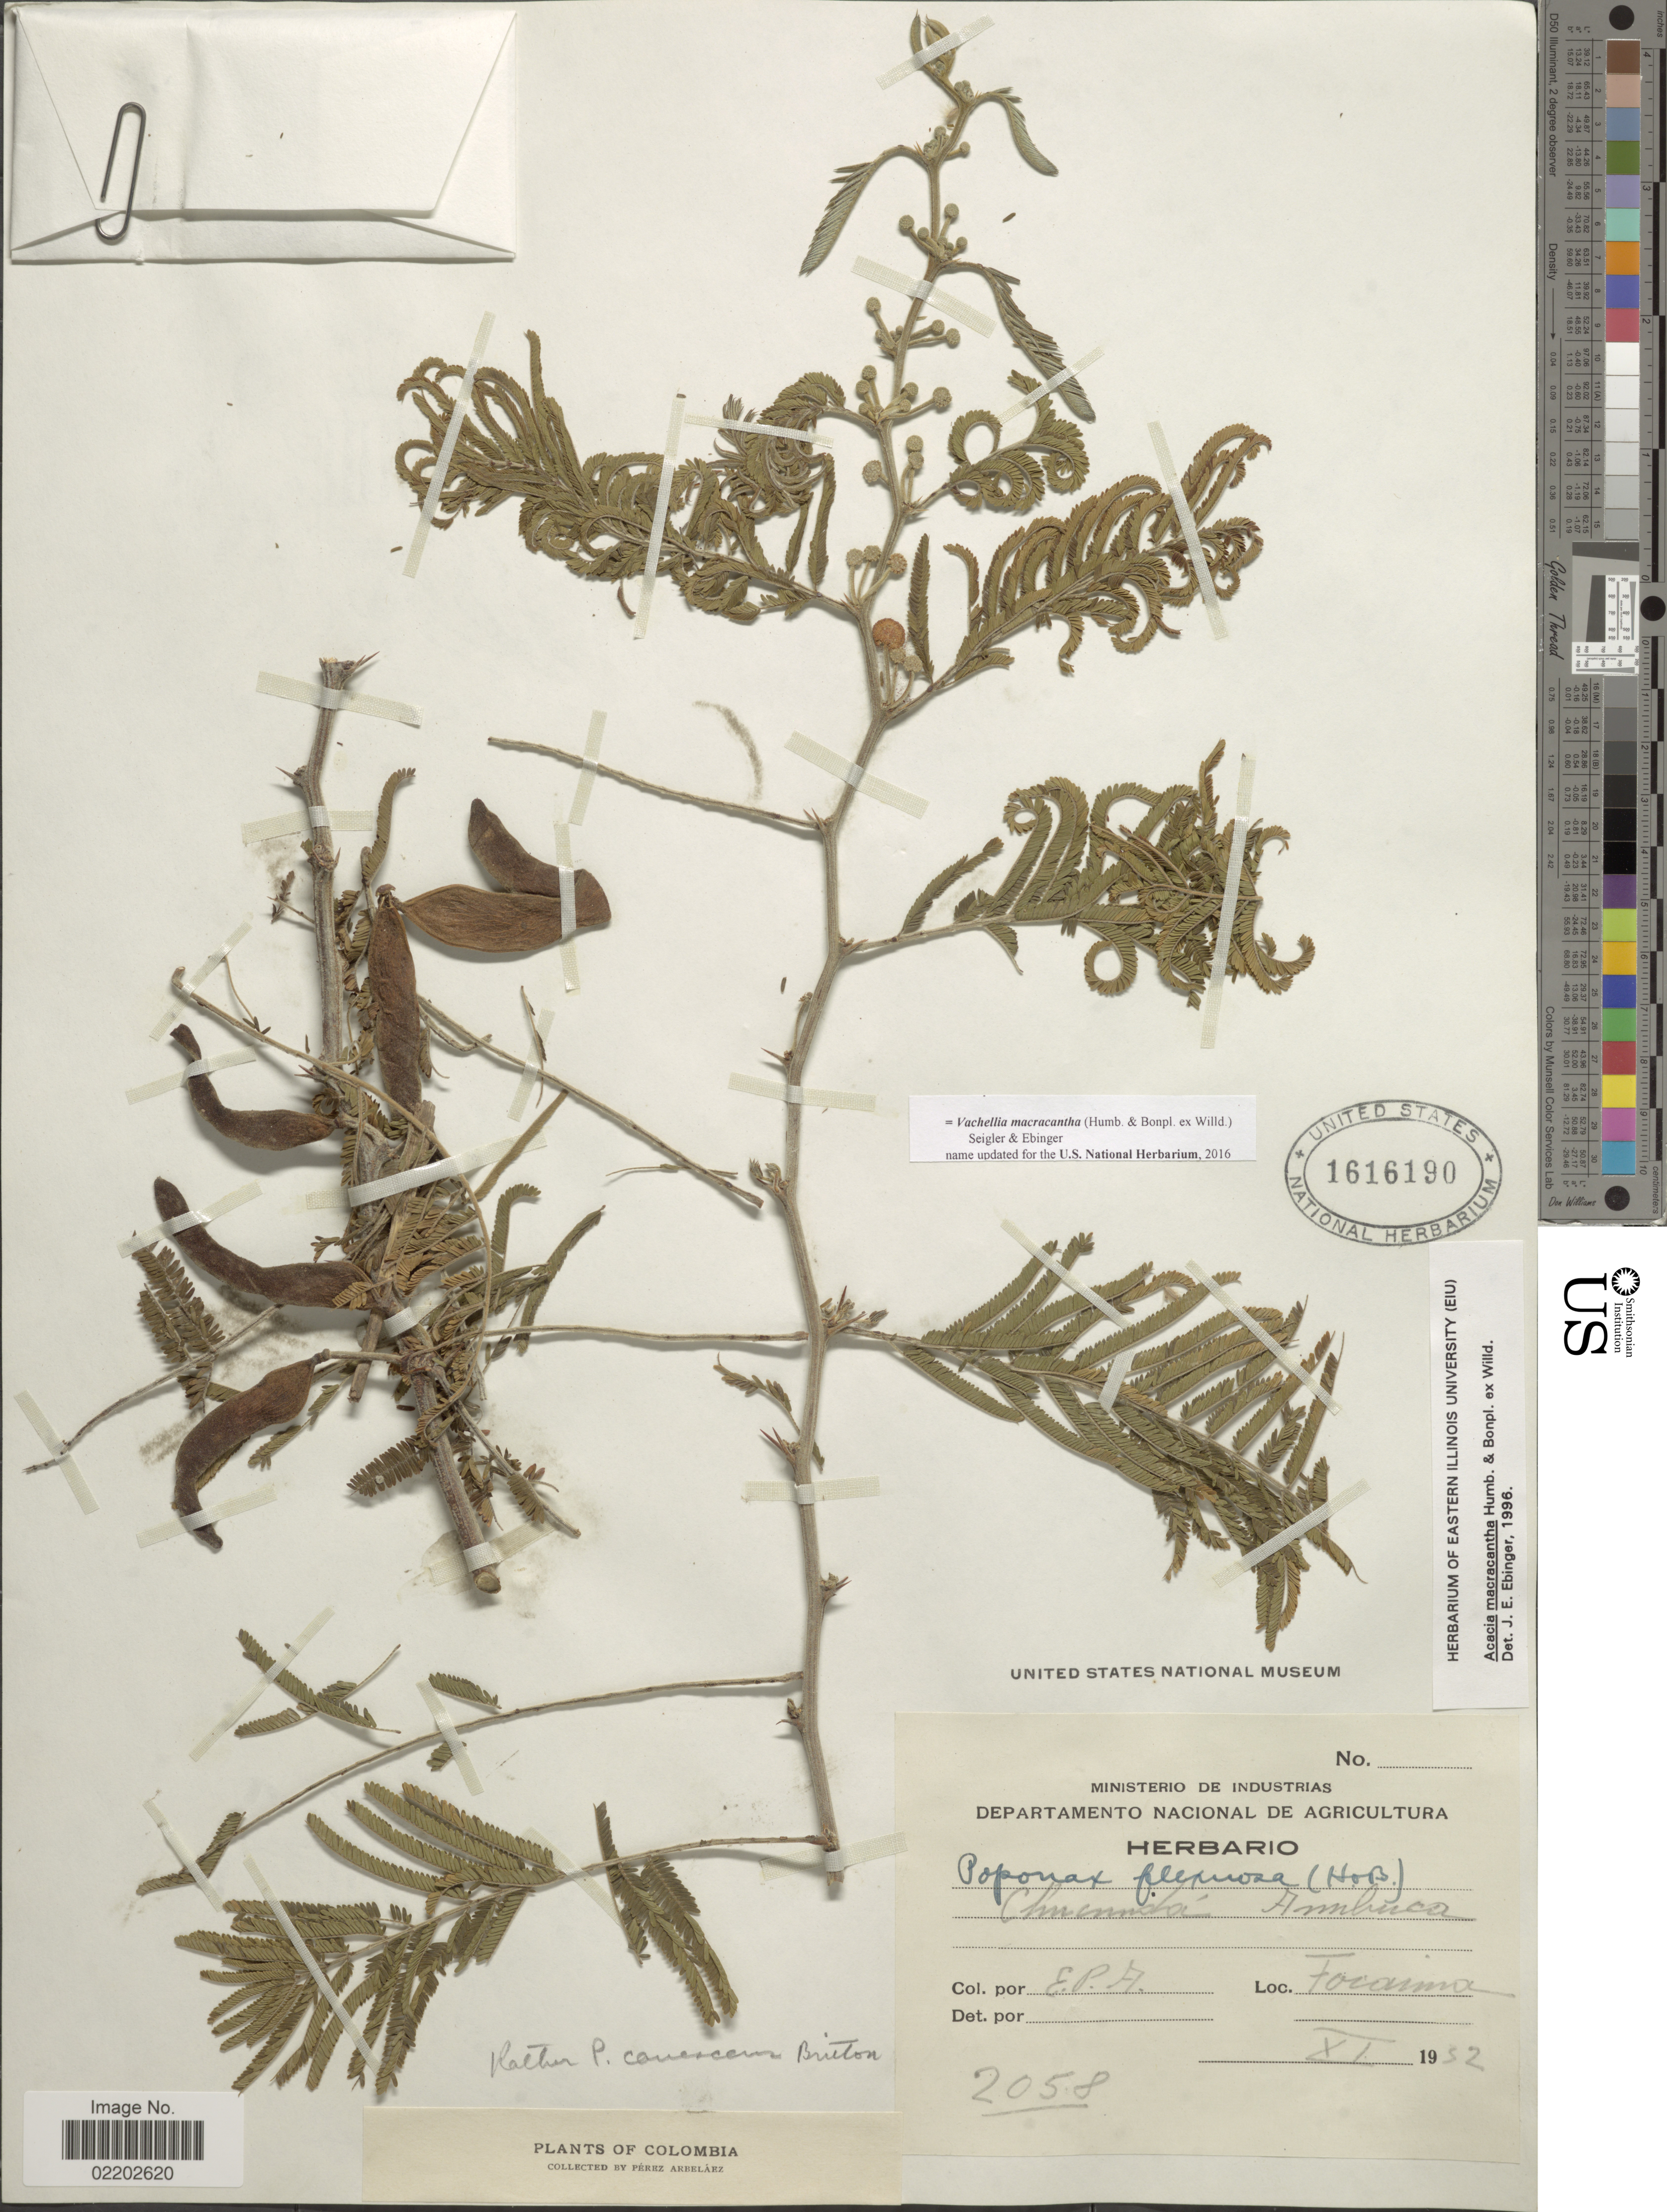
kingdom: Plantae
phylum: Tracheophyta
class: Magnoliopsida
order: Fabales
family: Fabaceae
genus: Vachellia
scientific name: Vachellia macracantha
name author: (Humb. & Bonpl. ex Willd.) Seigler & Ebinger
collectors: E. Pérez Arbeláez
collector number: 2058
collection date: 1952-11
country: Colombia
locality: Tocaima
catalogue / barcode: US 1616190